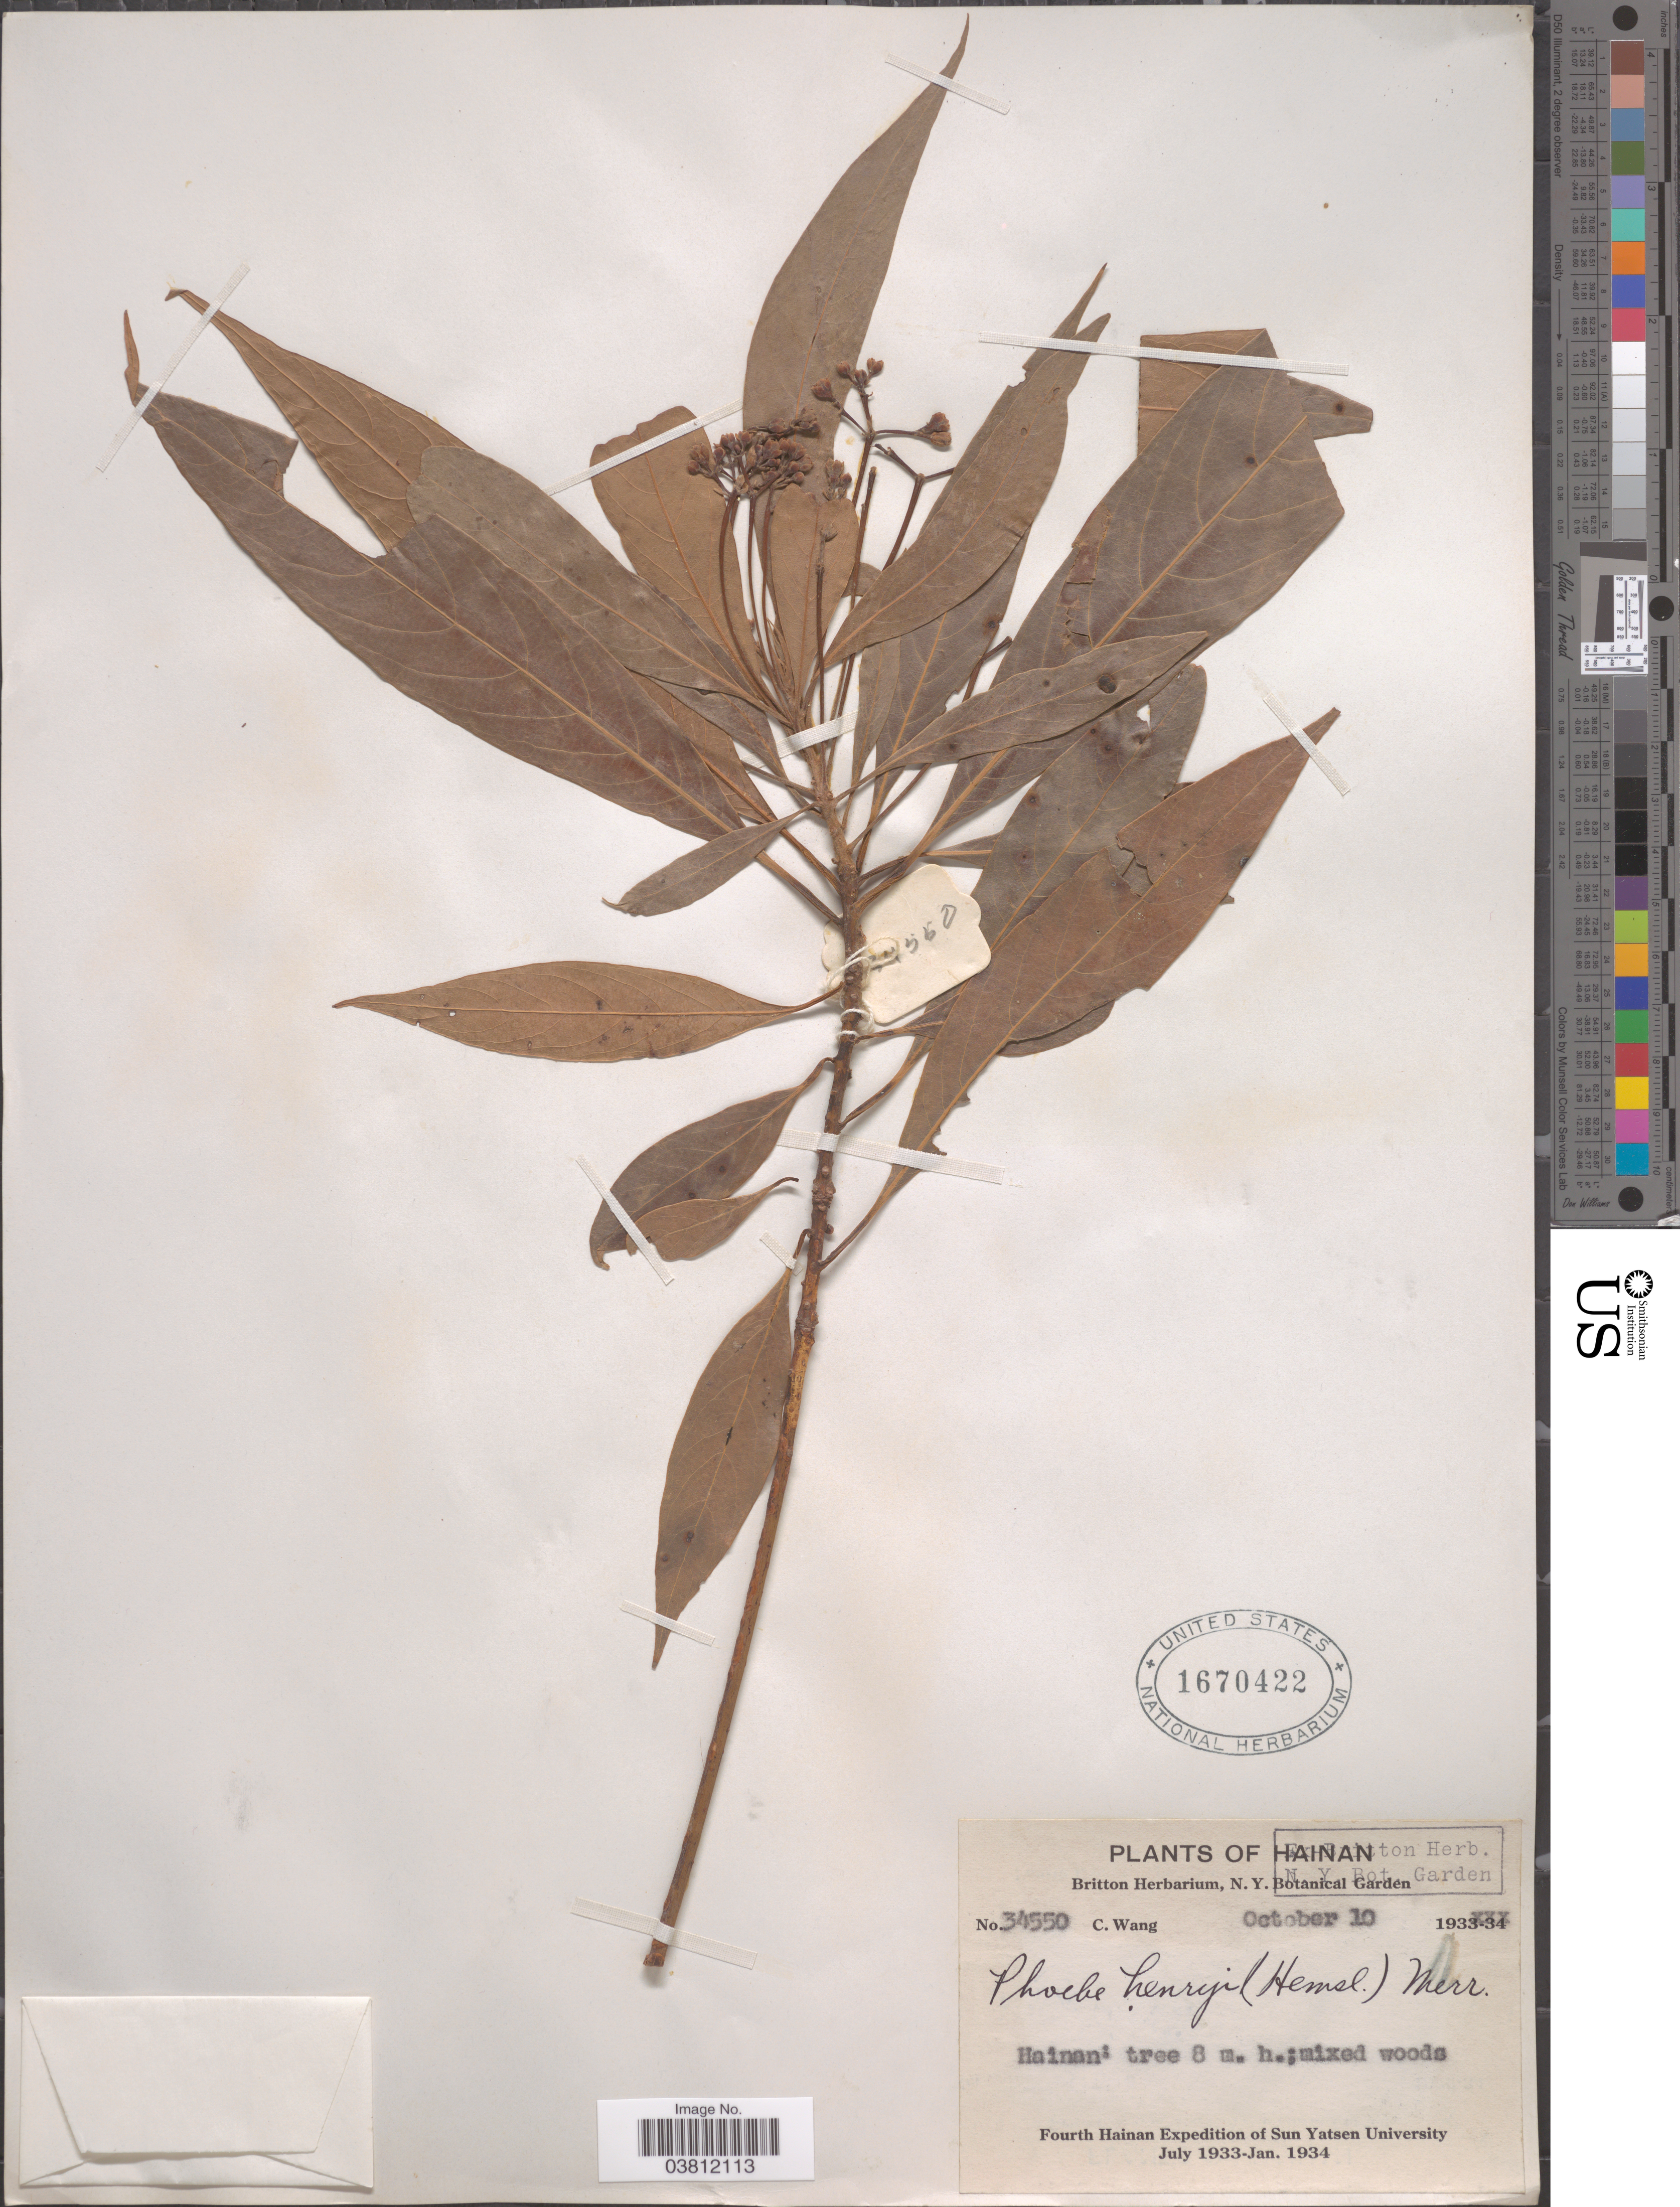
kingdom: Plantae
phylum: Tracheophyta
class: Magnoliopsida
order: Laurales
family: Lauraceae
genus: Phoebe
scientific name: Phoebe henryi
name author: (Hemsl.) Merr.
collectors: C. Wang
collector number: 34550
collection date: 1933-10-10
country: China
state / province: Hainan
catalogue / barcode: US 1670422